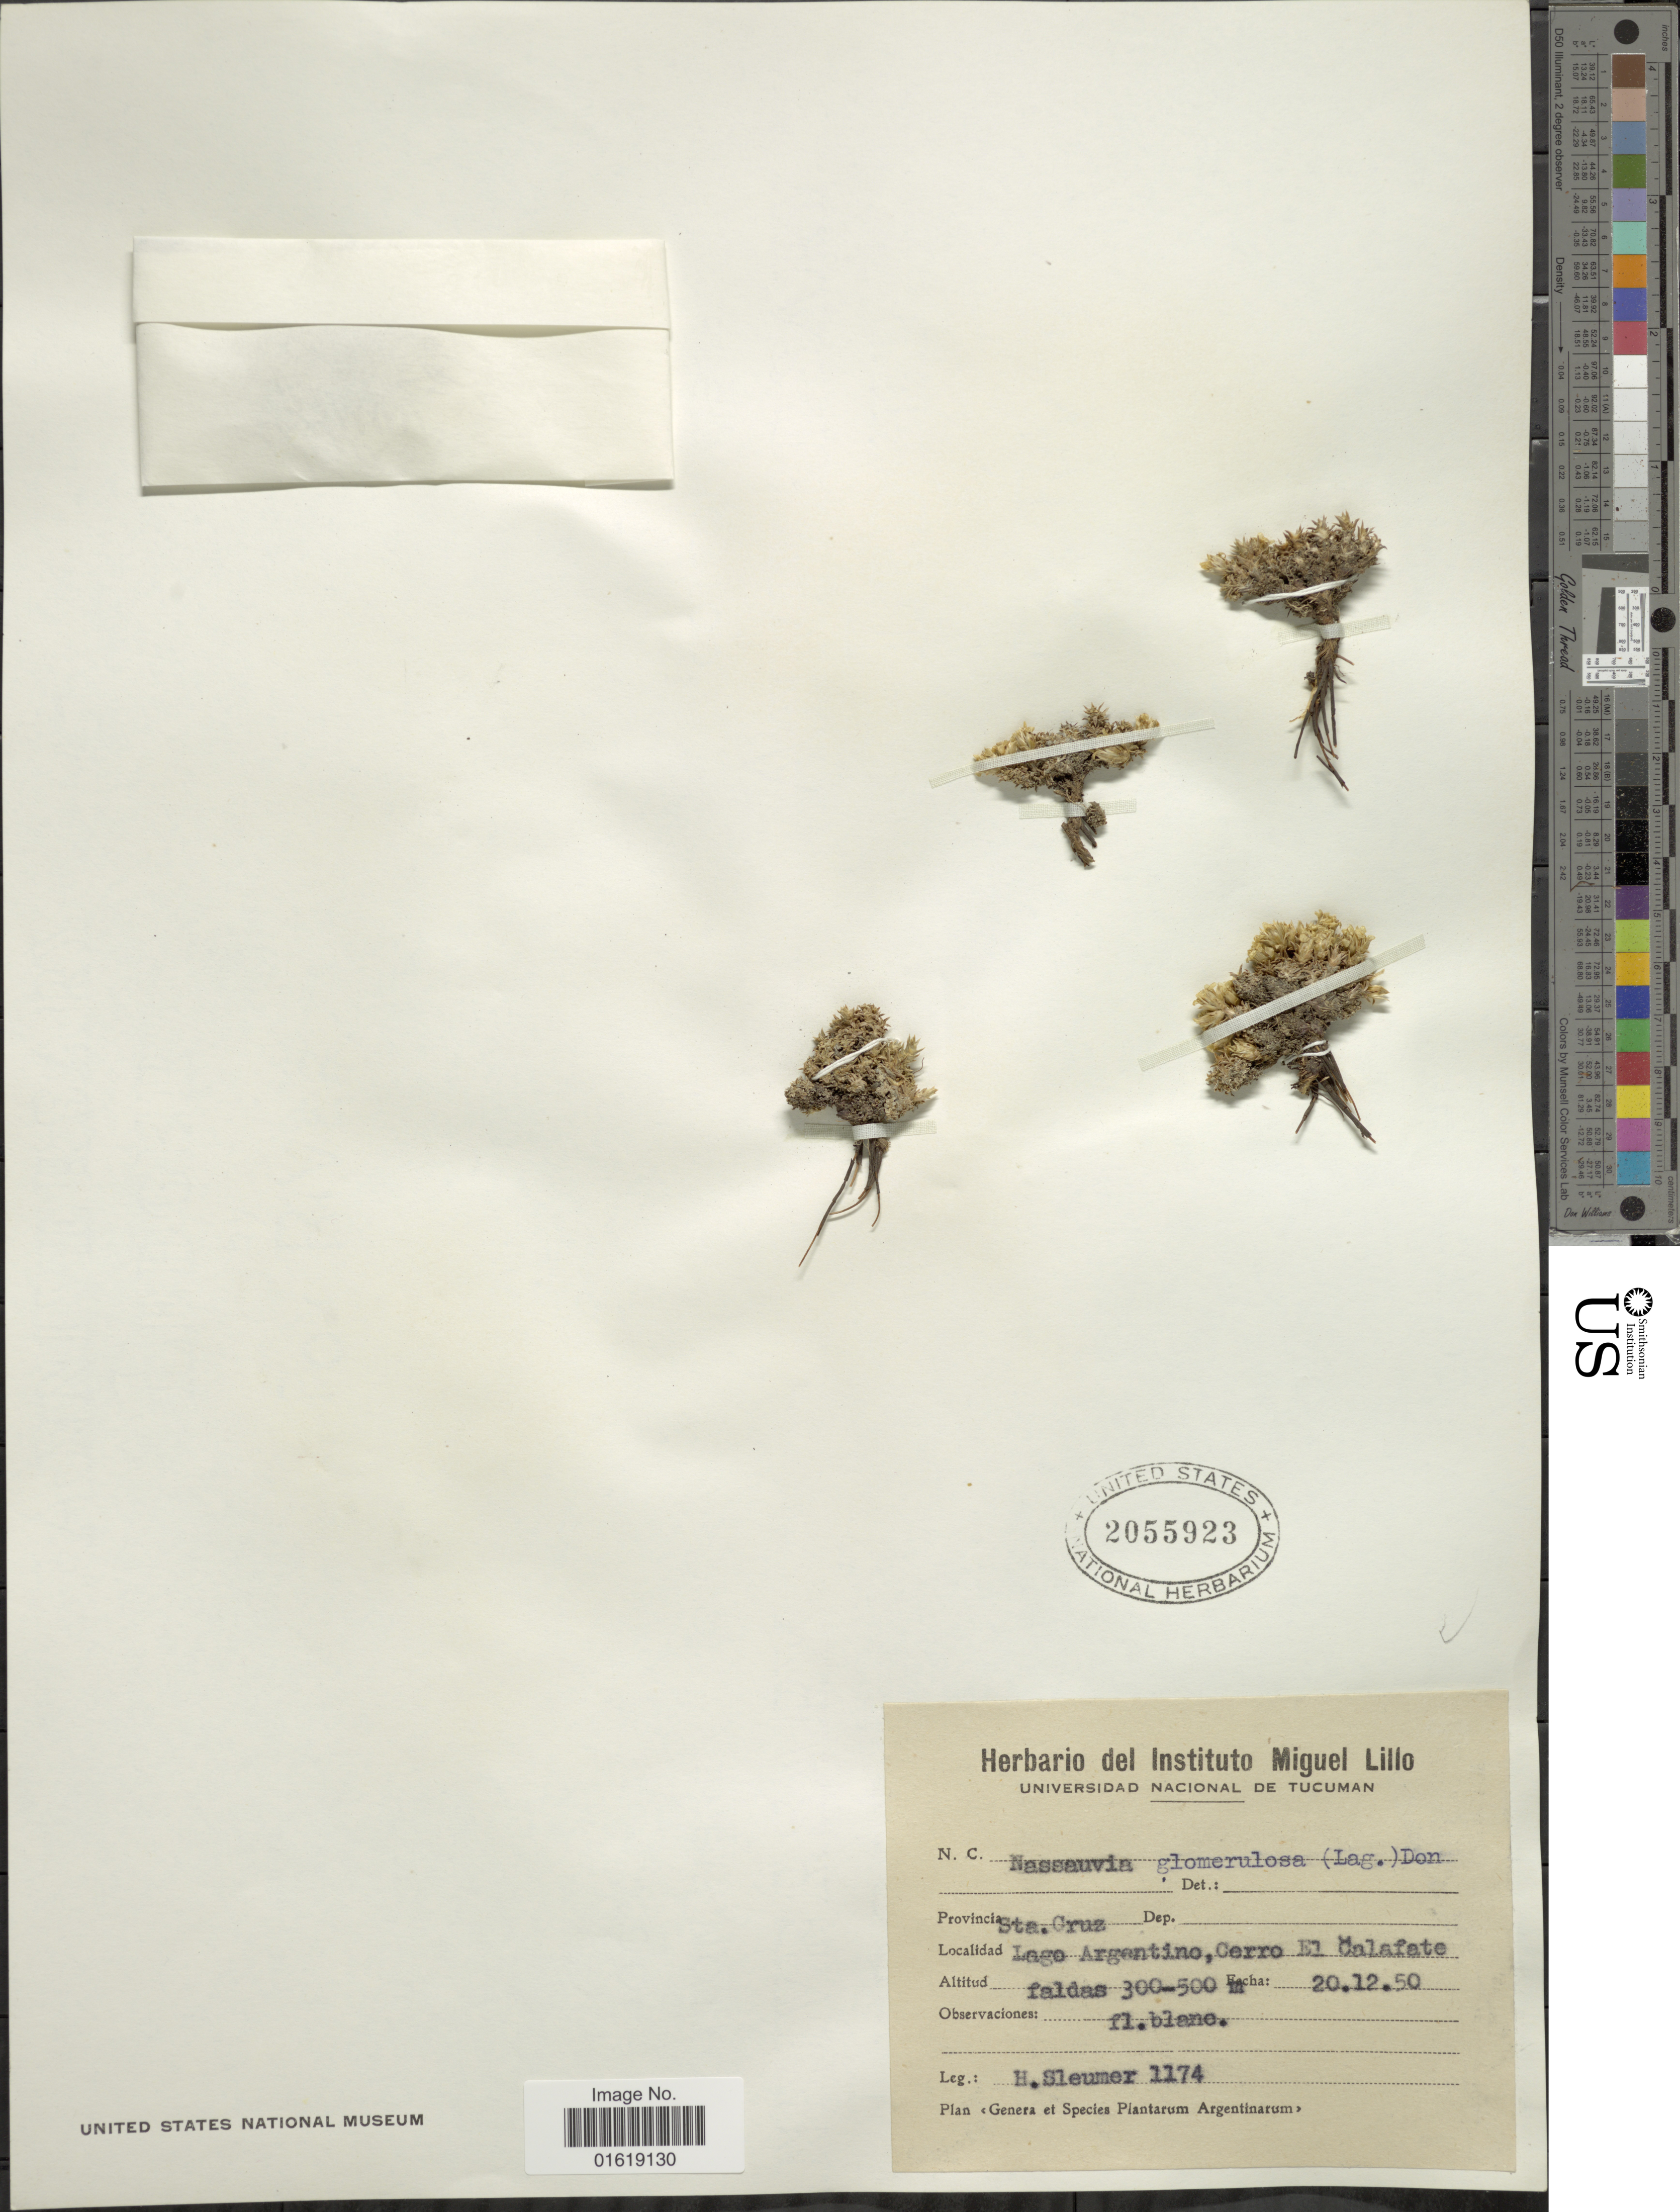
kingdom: Plantae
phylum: Tracheophyta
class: Magnoliopsida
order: Asterales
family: Asteraceae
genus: Nassauvia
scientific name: Nassauvia glomerulosa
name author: (Lag. ex Lindl.) D. Don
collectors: H. O. Sleumer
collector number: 1174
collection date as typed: Transcribed d/m/y: 20/12/50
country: Argentina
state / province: Santa Cruz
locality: Provincia Sta. Cruz. Lago Argentino, Cerro El Malafate.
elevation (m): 300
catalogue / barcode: US 2055923